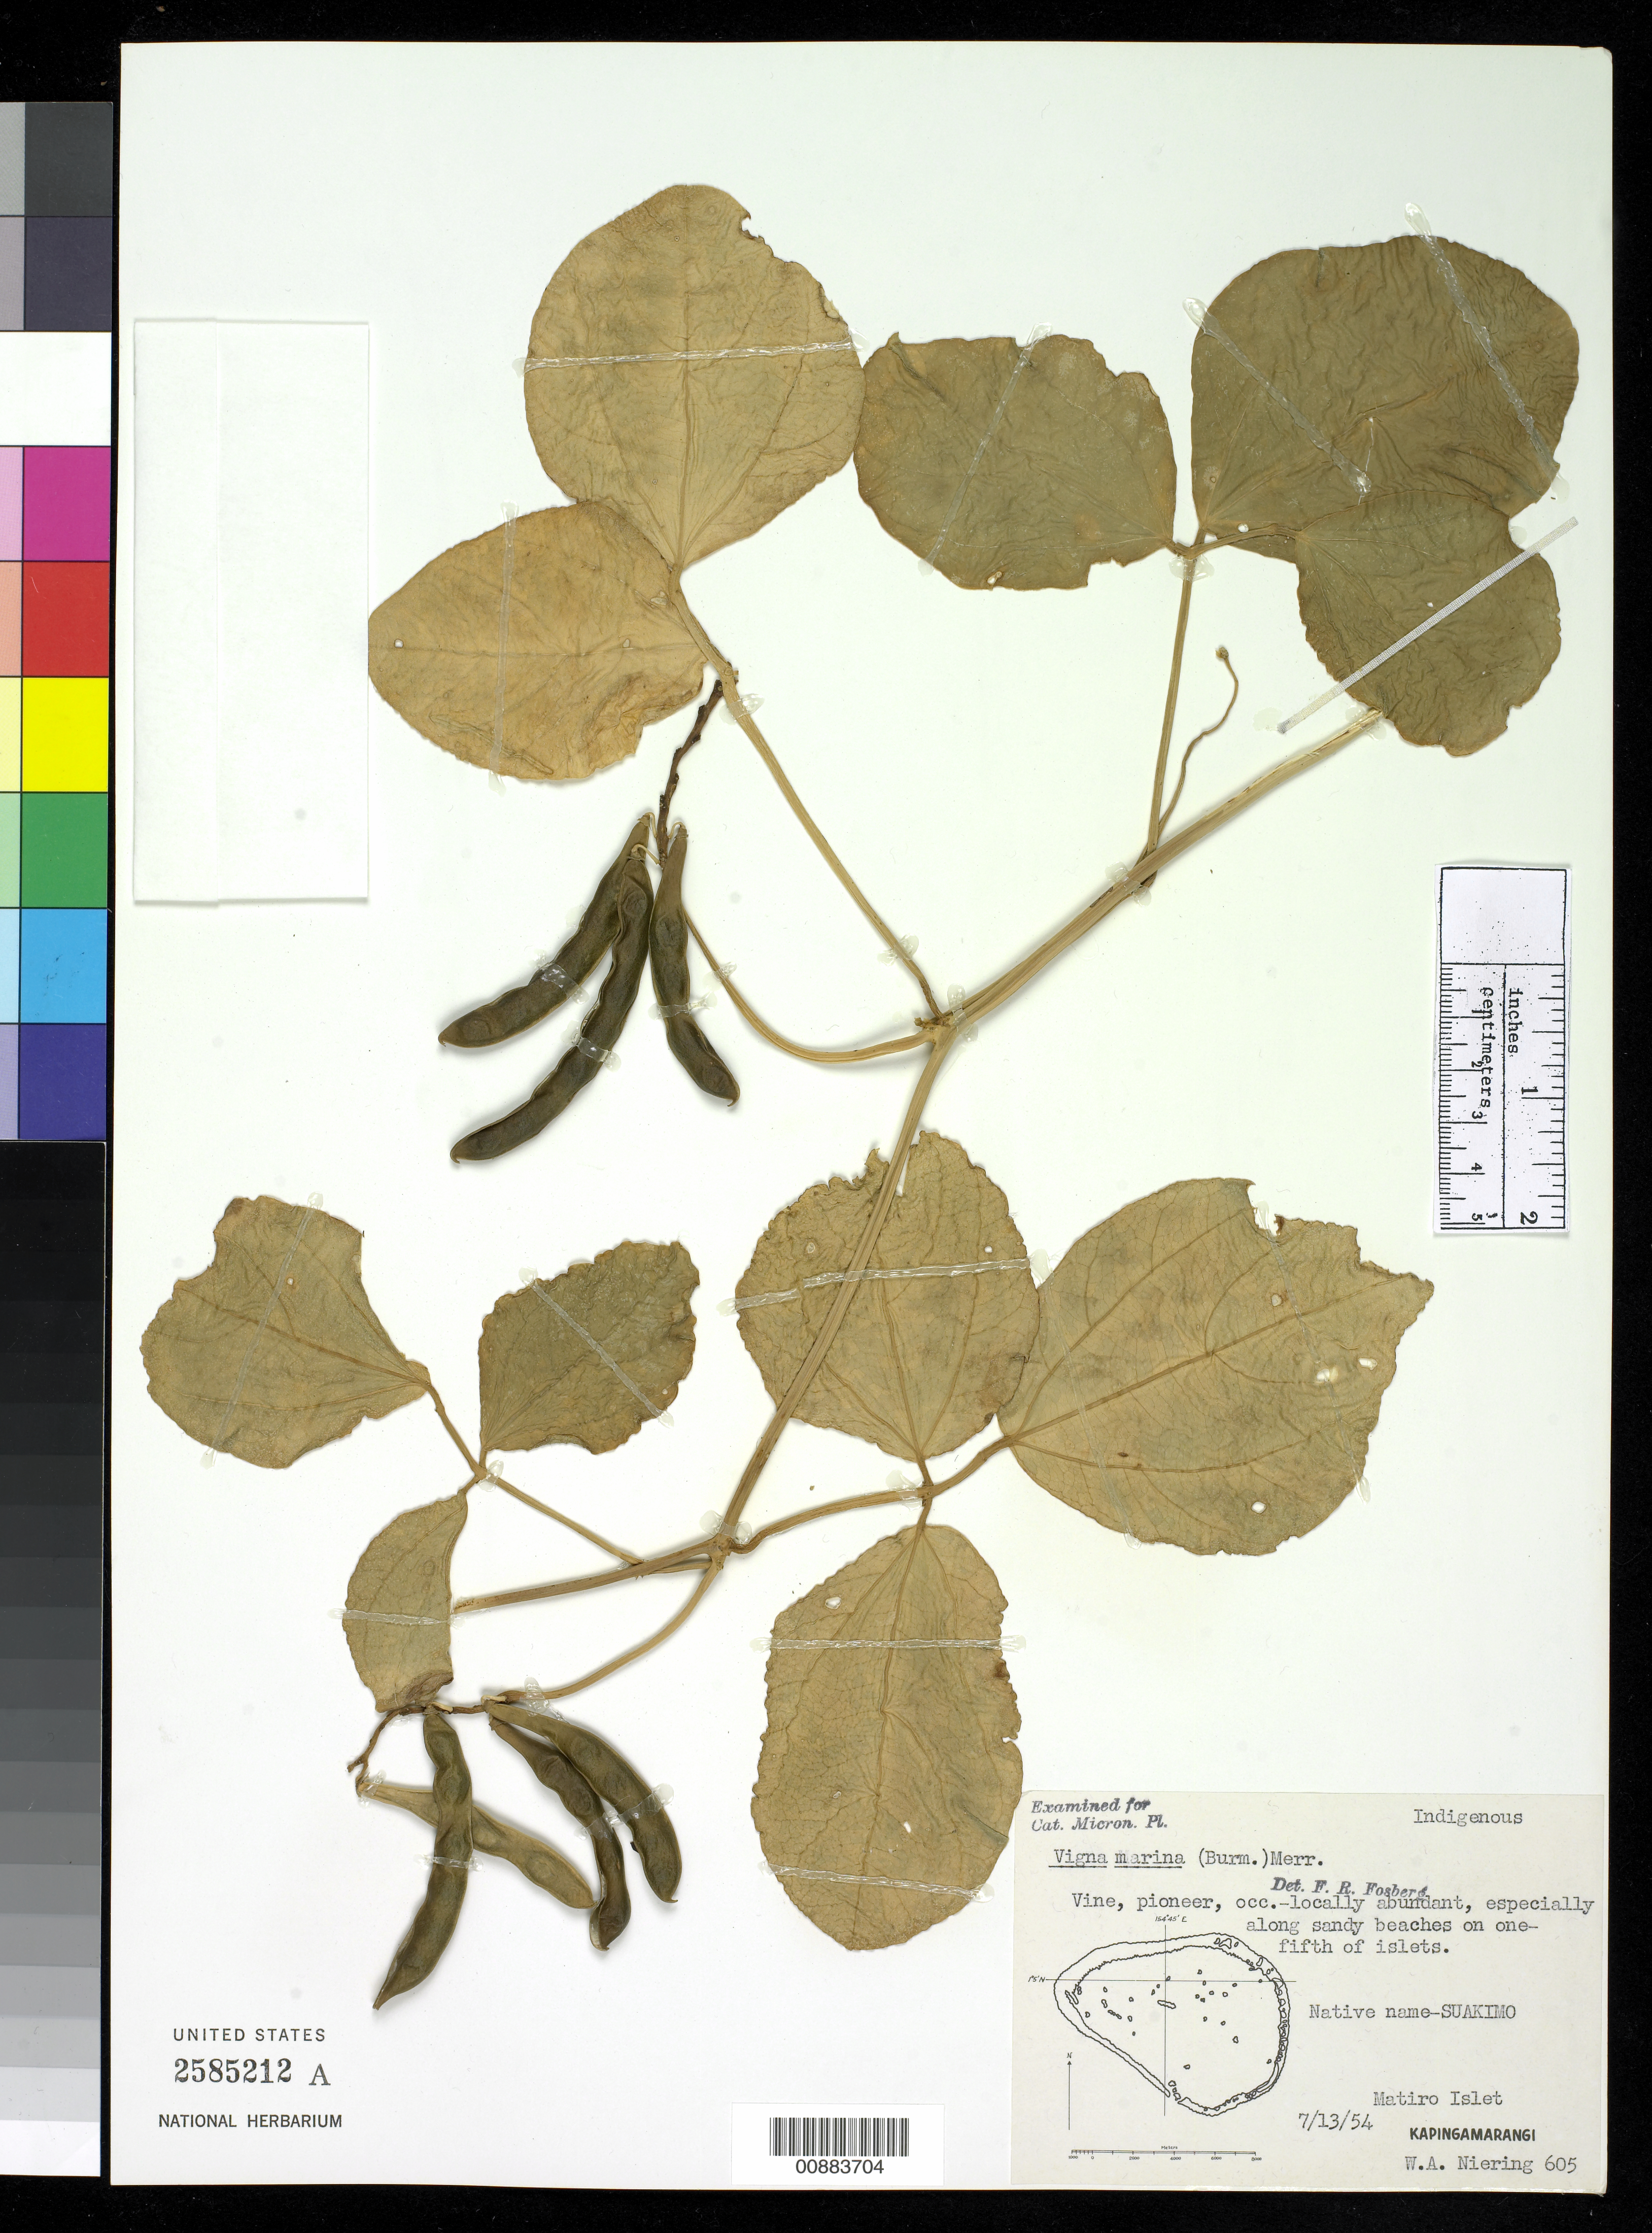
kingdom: Plantae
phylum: Tracheophyta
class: Magnoliopsida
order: Fabales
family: Fabaceae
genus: Vigna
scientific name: Vigna marina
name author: (Burm.) Merr.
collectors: W. Niering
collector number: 605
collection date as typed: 13 Jul 1954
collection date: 1954-07-13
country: Micronesia, Federated States of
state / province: Pohnpei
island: Kapingamarangi Atoll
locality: Matiro Islet, Kapingamarangi I.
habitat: Locally abundant, especially along sandy beaches on one-fifth of the islets.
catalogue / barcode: US 2585212